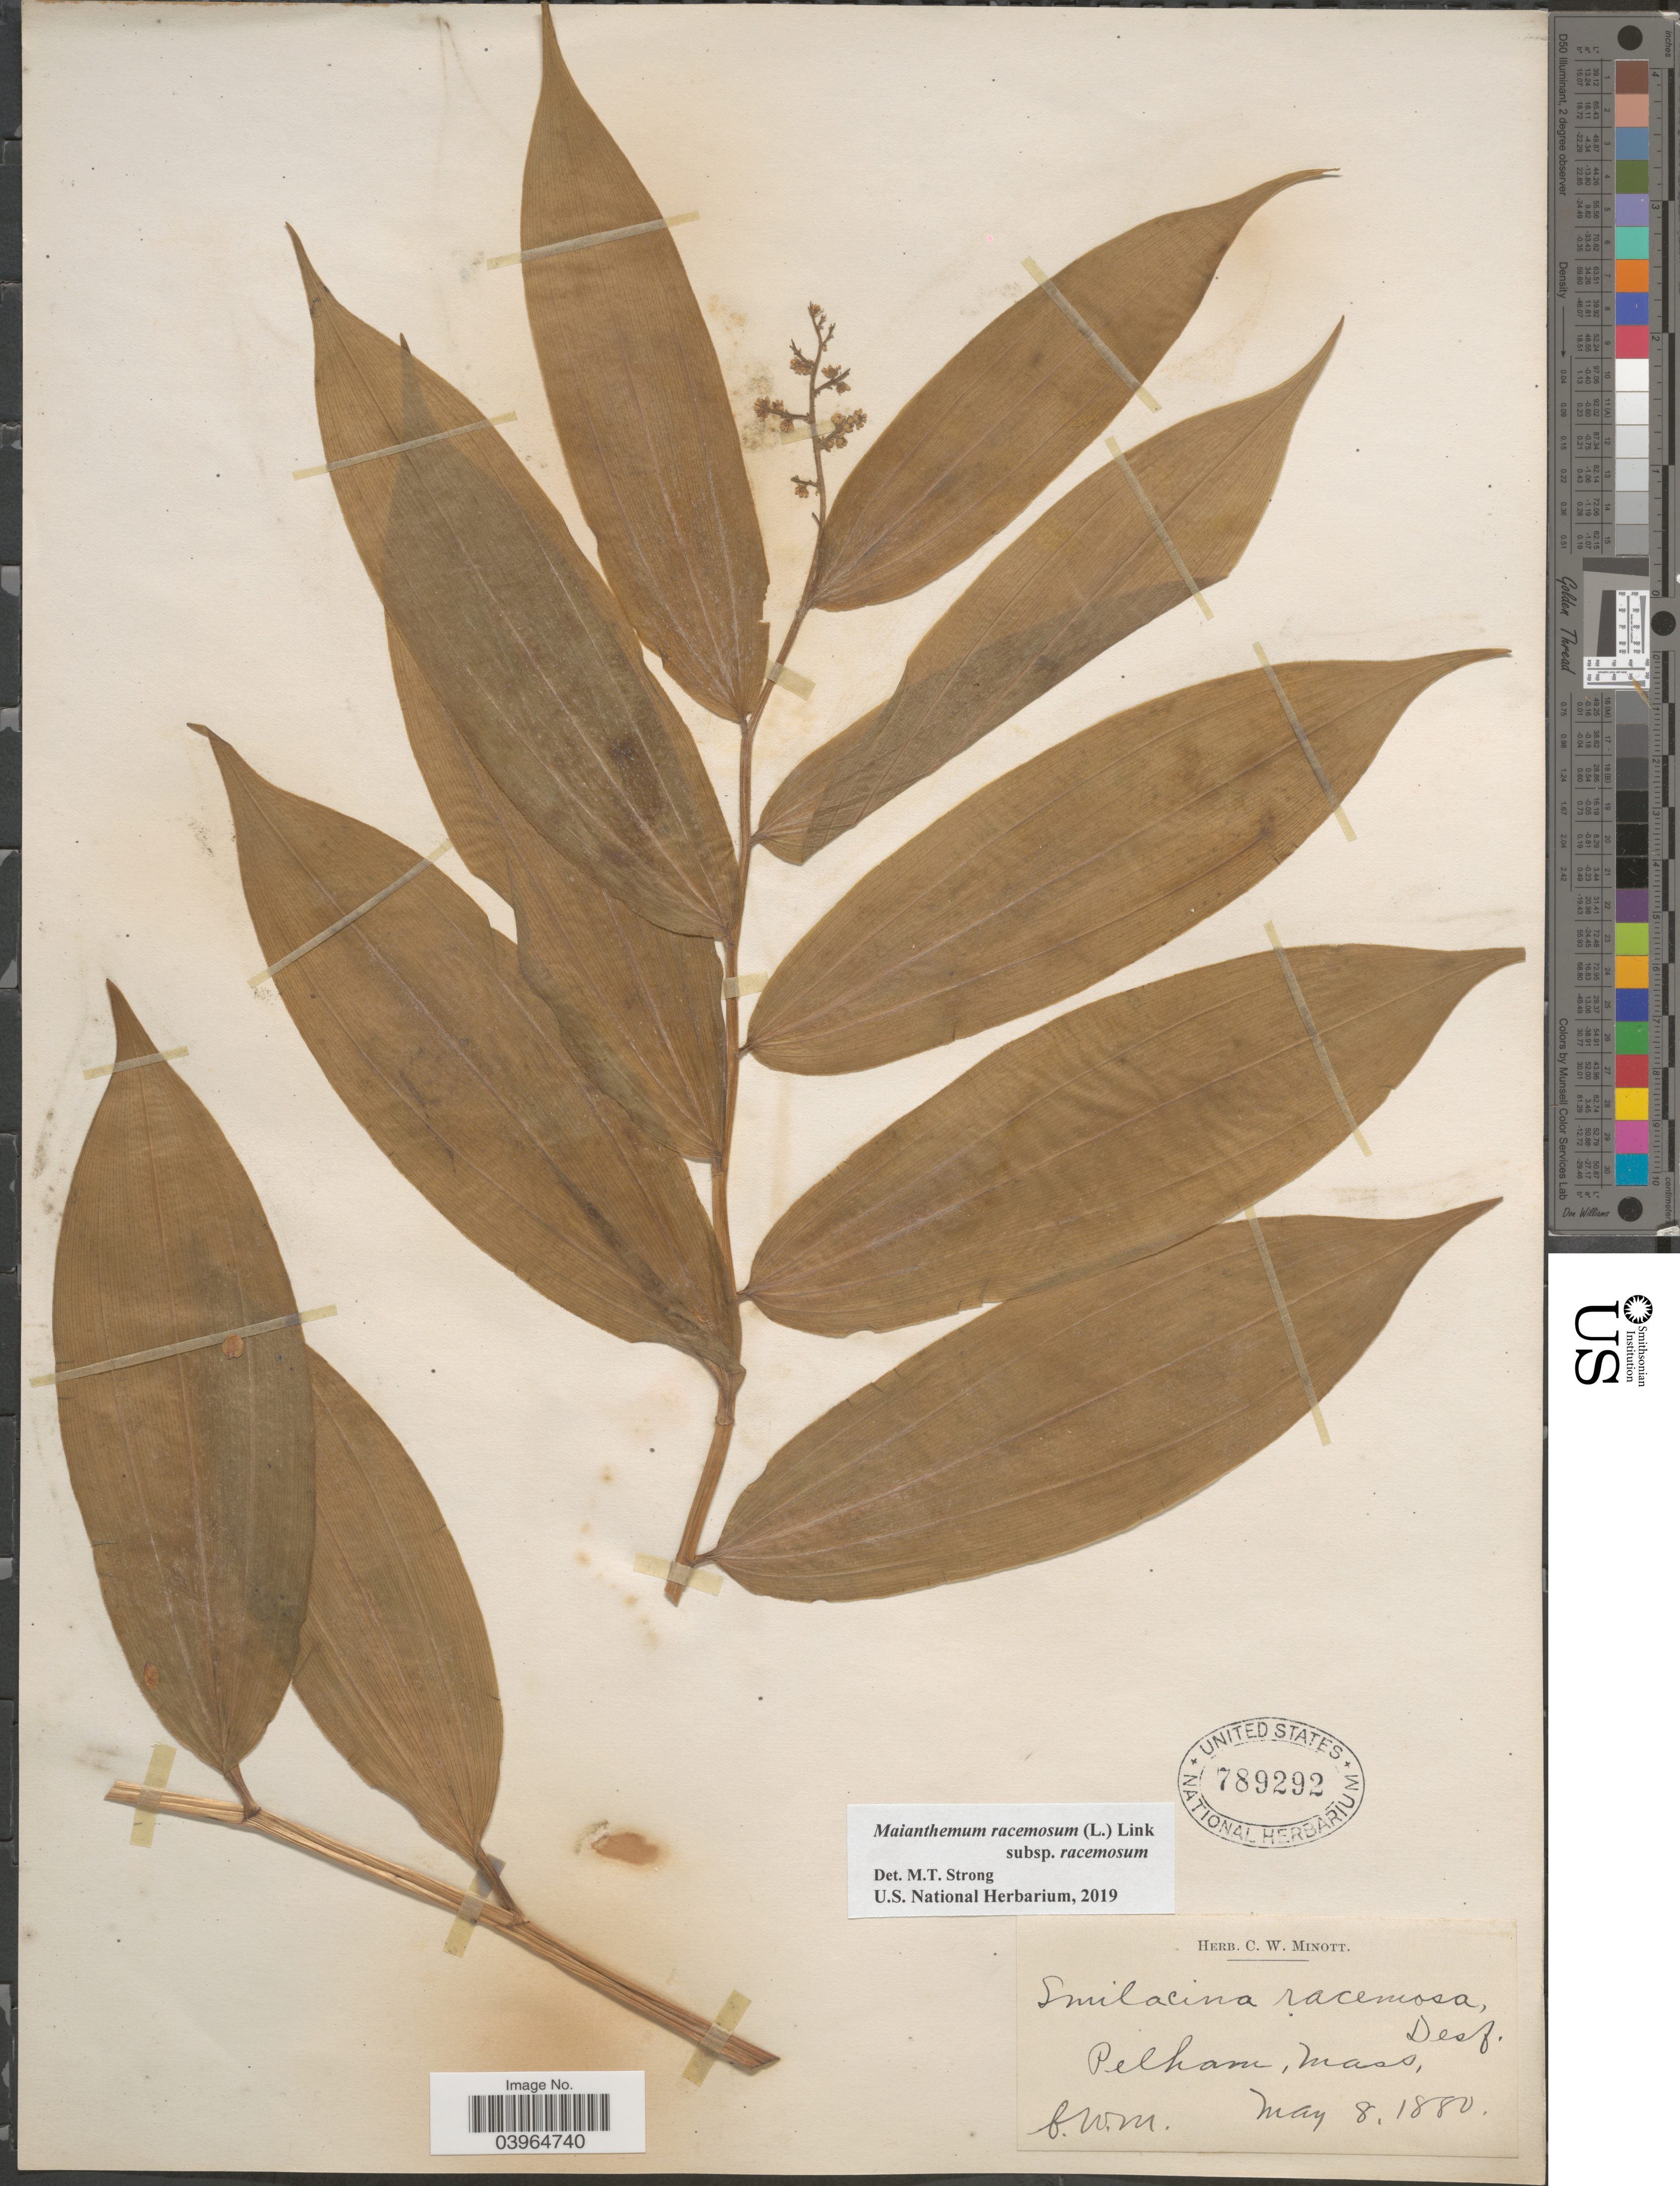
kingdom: Plantae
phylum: Tracheophyta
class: Liliopsida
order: Asparagales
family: Asparagaceae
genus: Maianthemum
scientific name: Maianthemum racemosum subsp. racemosum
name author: (L.) Link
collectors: C. Minott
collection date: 1880-05-08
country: United States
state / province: Massachusetts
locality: Pelham.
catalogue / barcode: US 789292